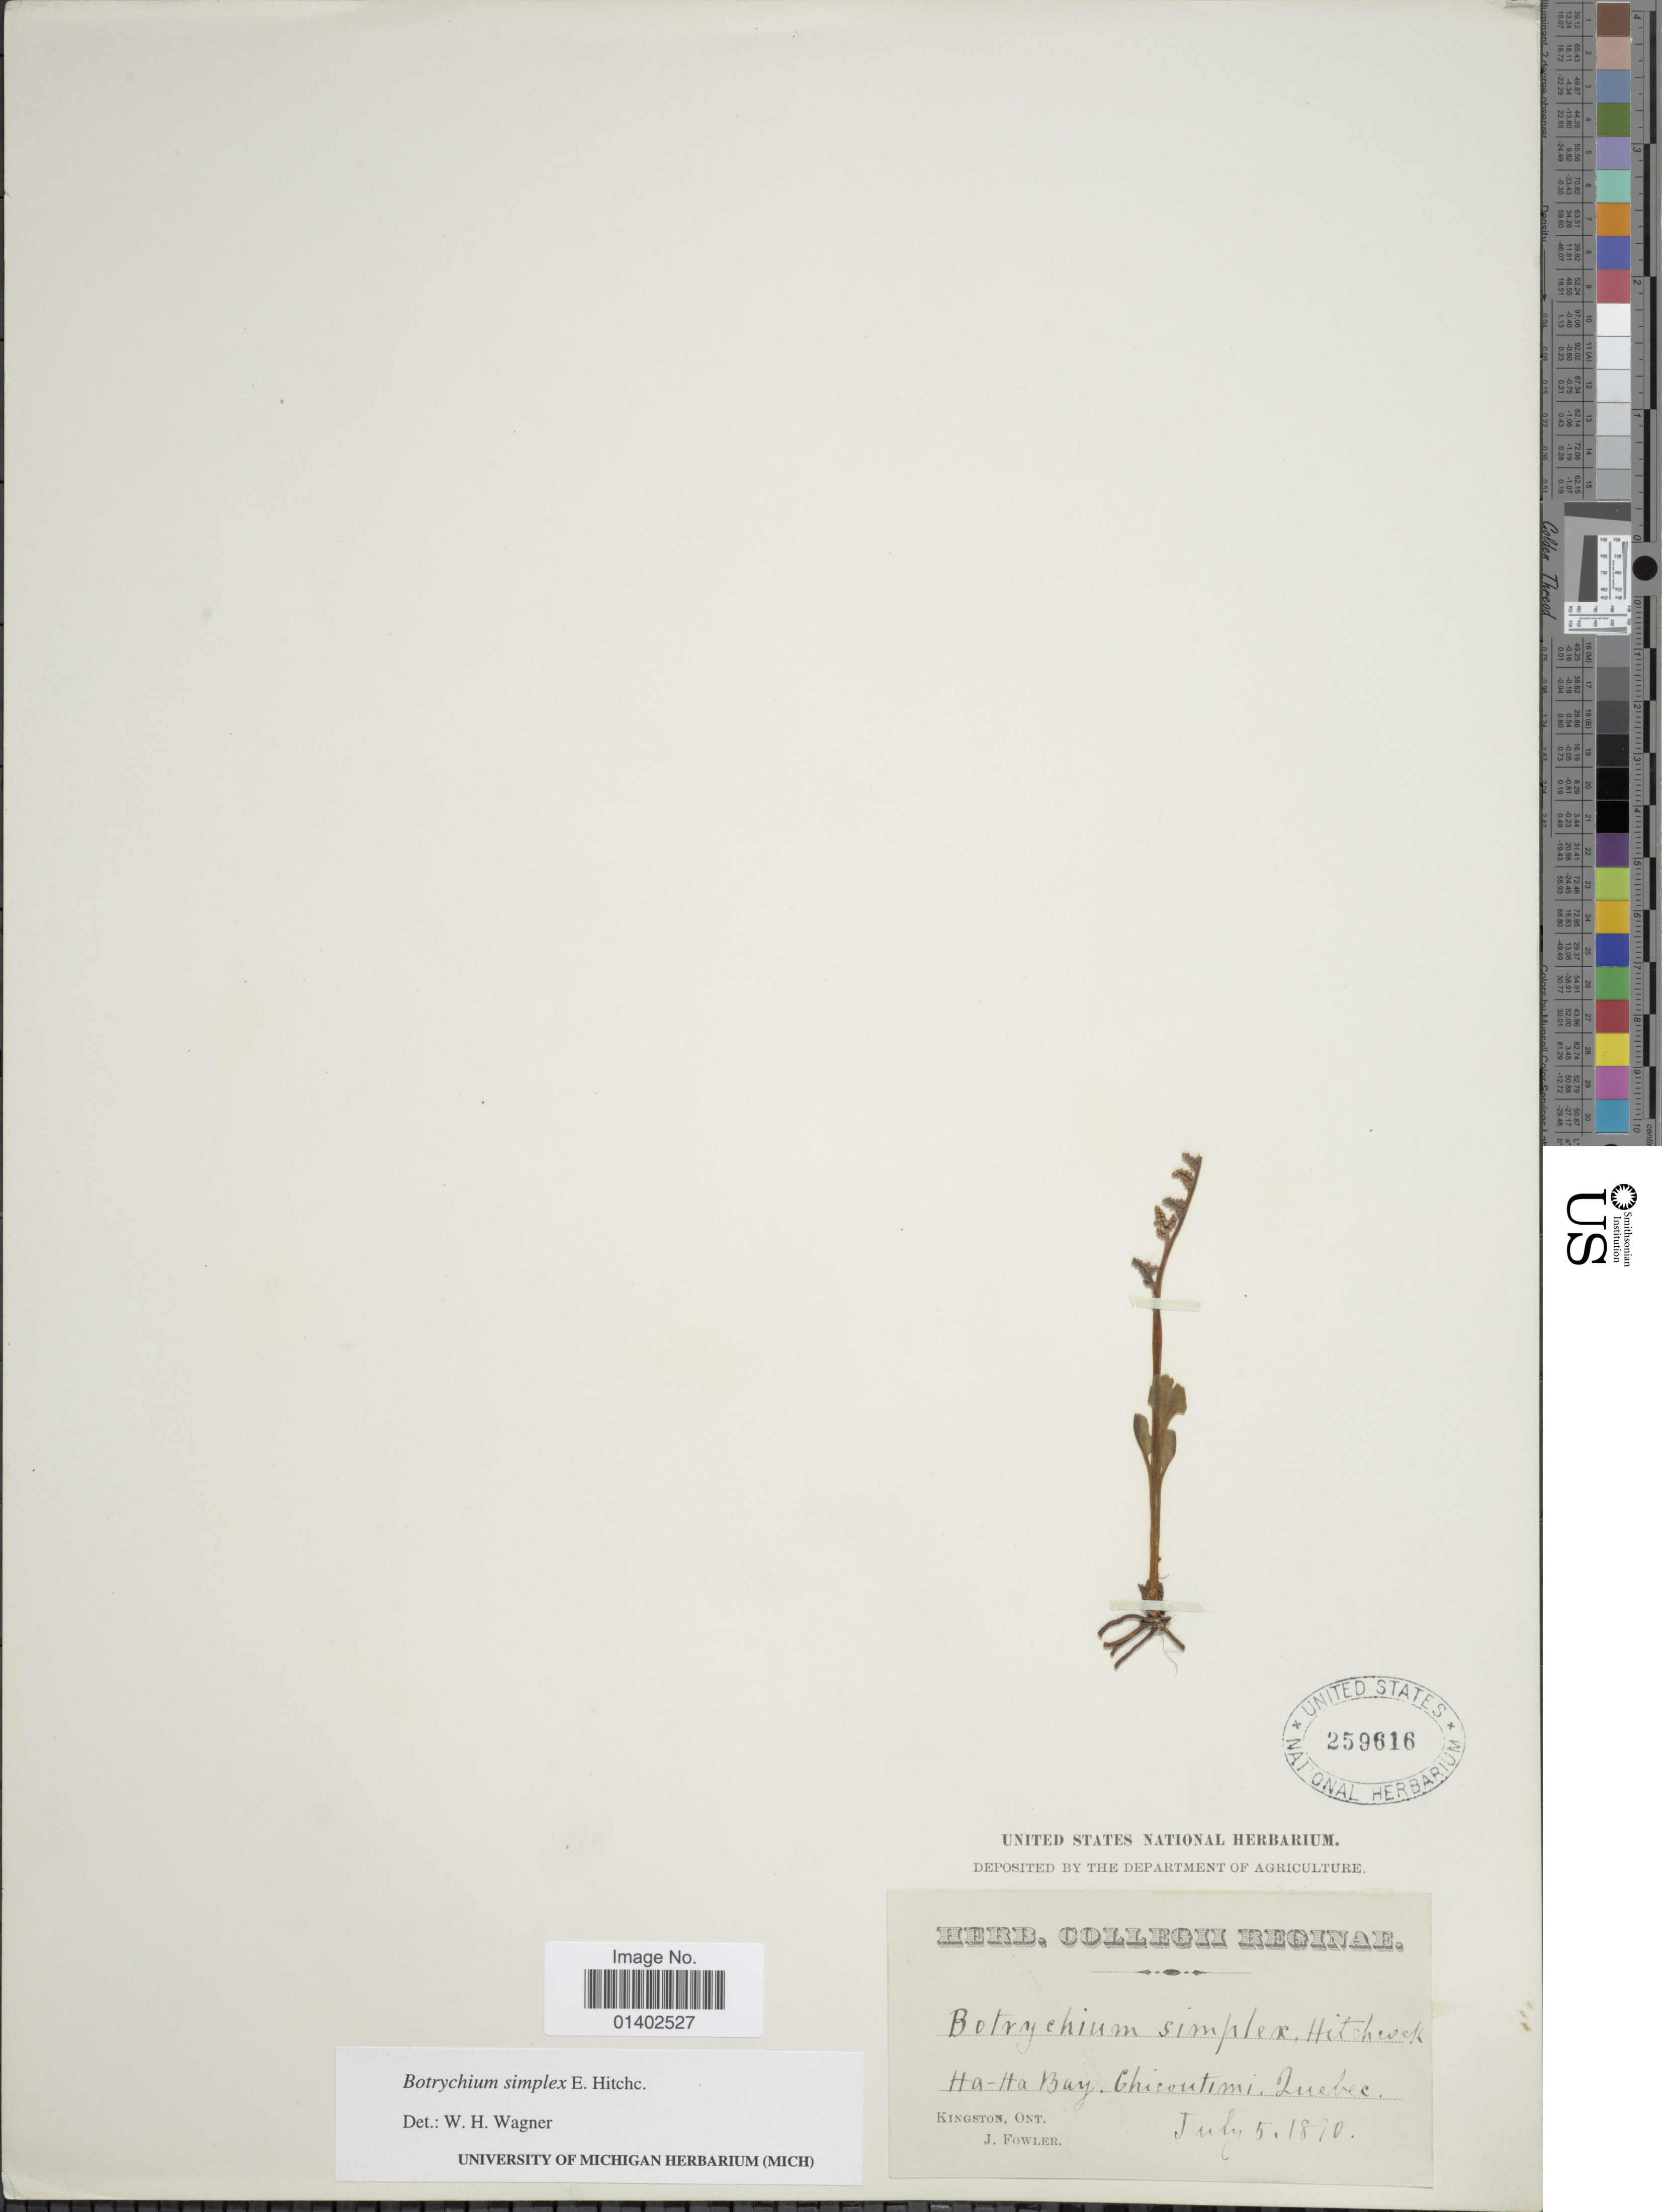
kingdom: Plantae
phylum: Tracheophyta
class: Polypodiopsida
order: Ophioglossales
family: Ophioglossaceae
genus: Botrychium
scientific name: Botrychium simplex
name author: E. Hitchc.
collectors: J. P. Fowler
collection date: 1890-07-05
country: Canada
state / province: Quebec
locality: Ha-Ha Bay, Chicoutimi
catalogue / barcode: US 259616